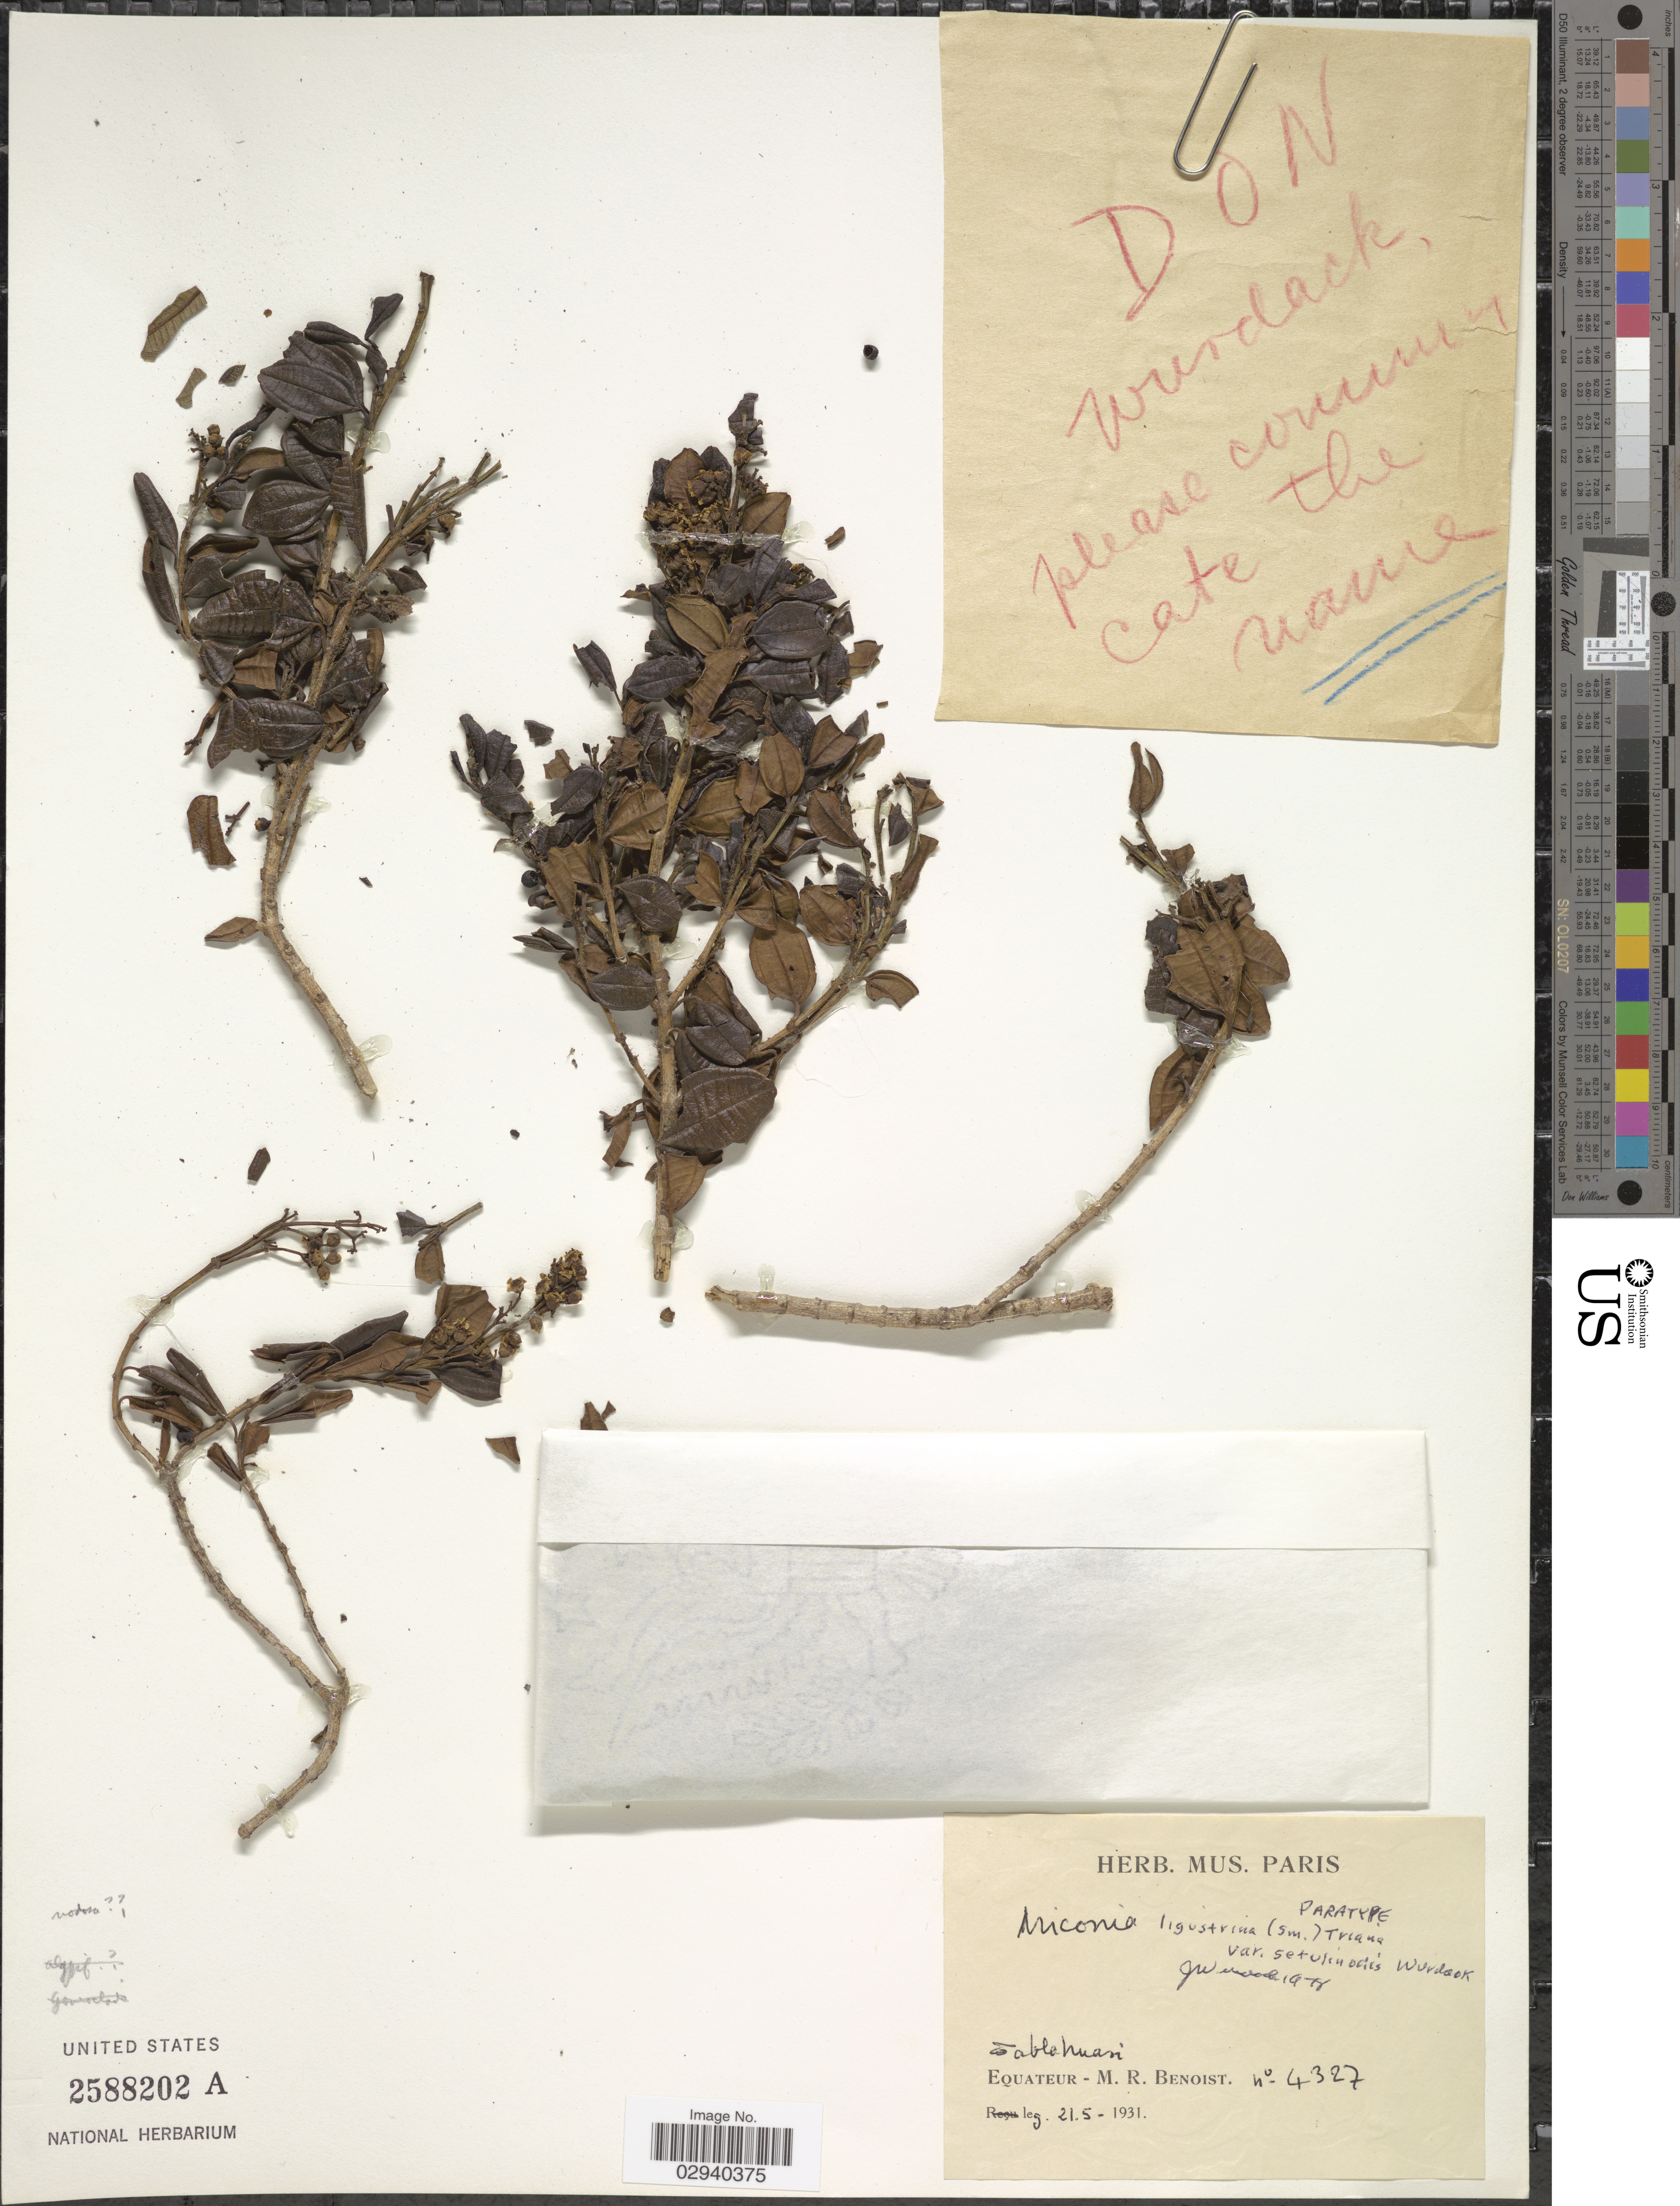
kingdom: Plantae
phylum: Tracheophyta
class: Magnoliopsida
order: Myrtales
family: Melastomataceae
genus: Miconia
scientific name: Miconia ligustrina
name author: (Sw.) Triana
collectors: M. Benoist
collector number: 4327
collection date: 1931-05-21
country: Ecuador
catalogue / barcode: US 2588202A